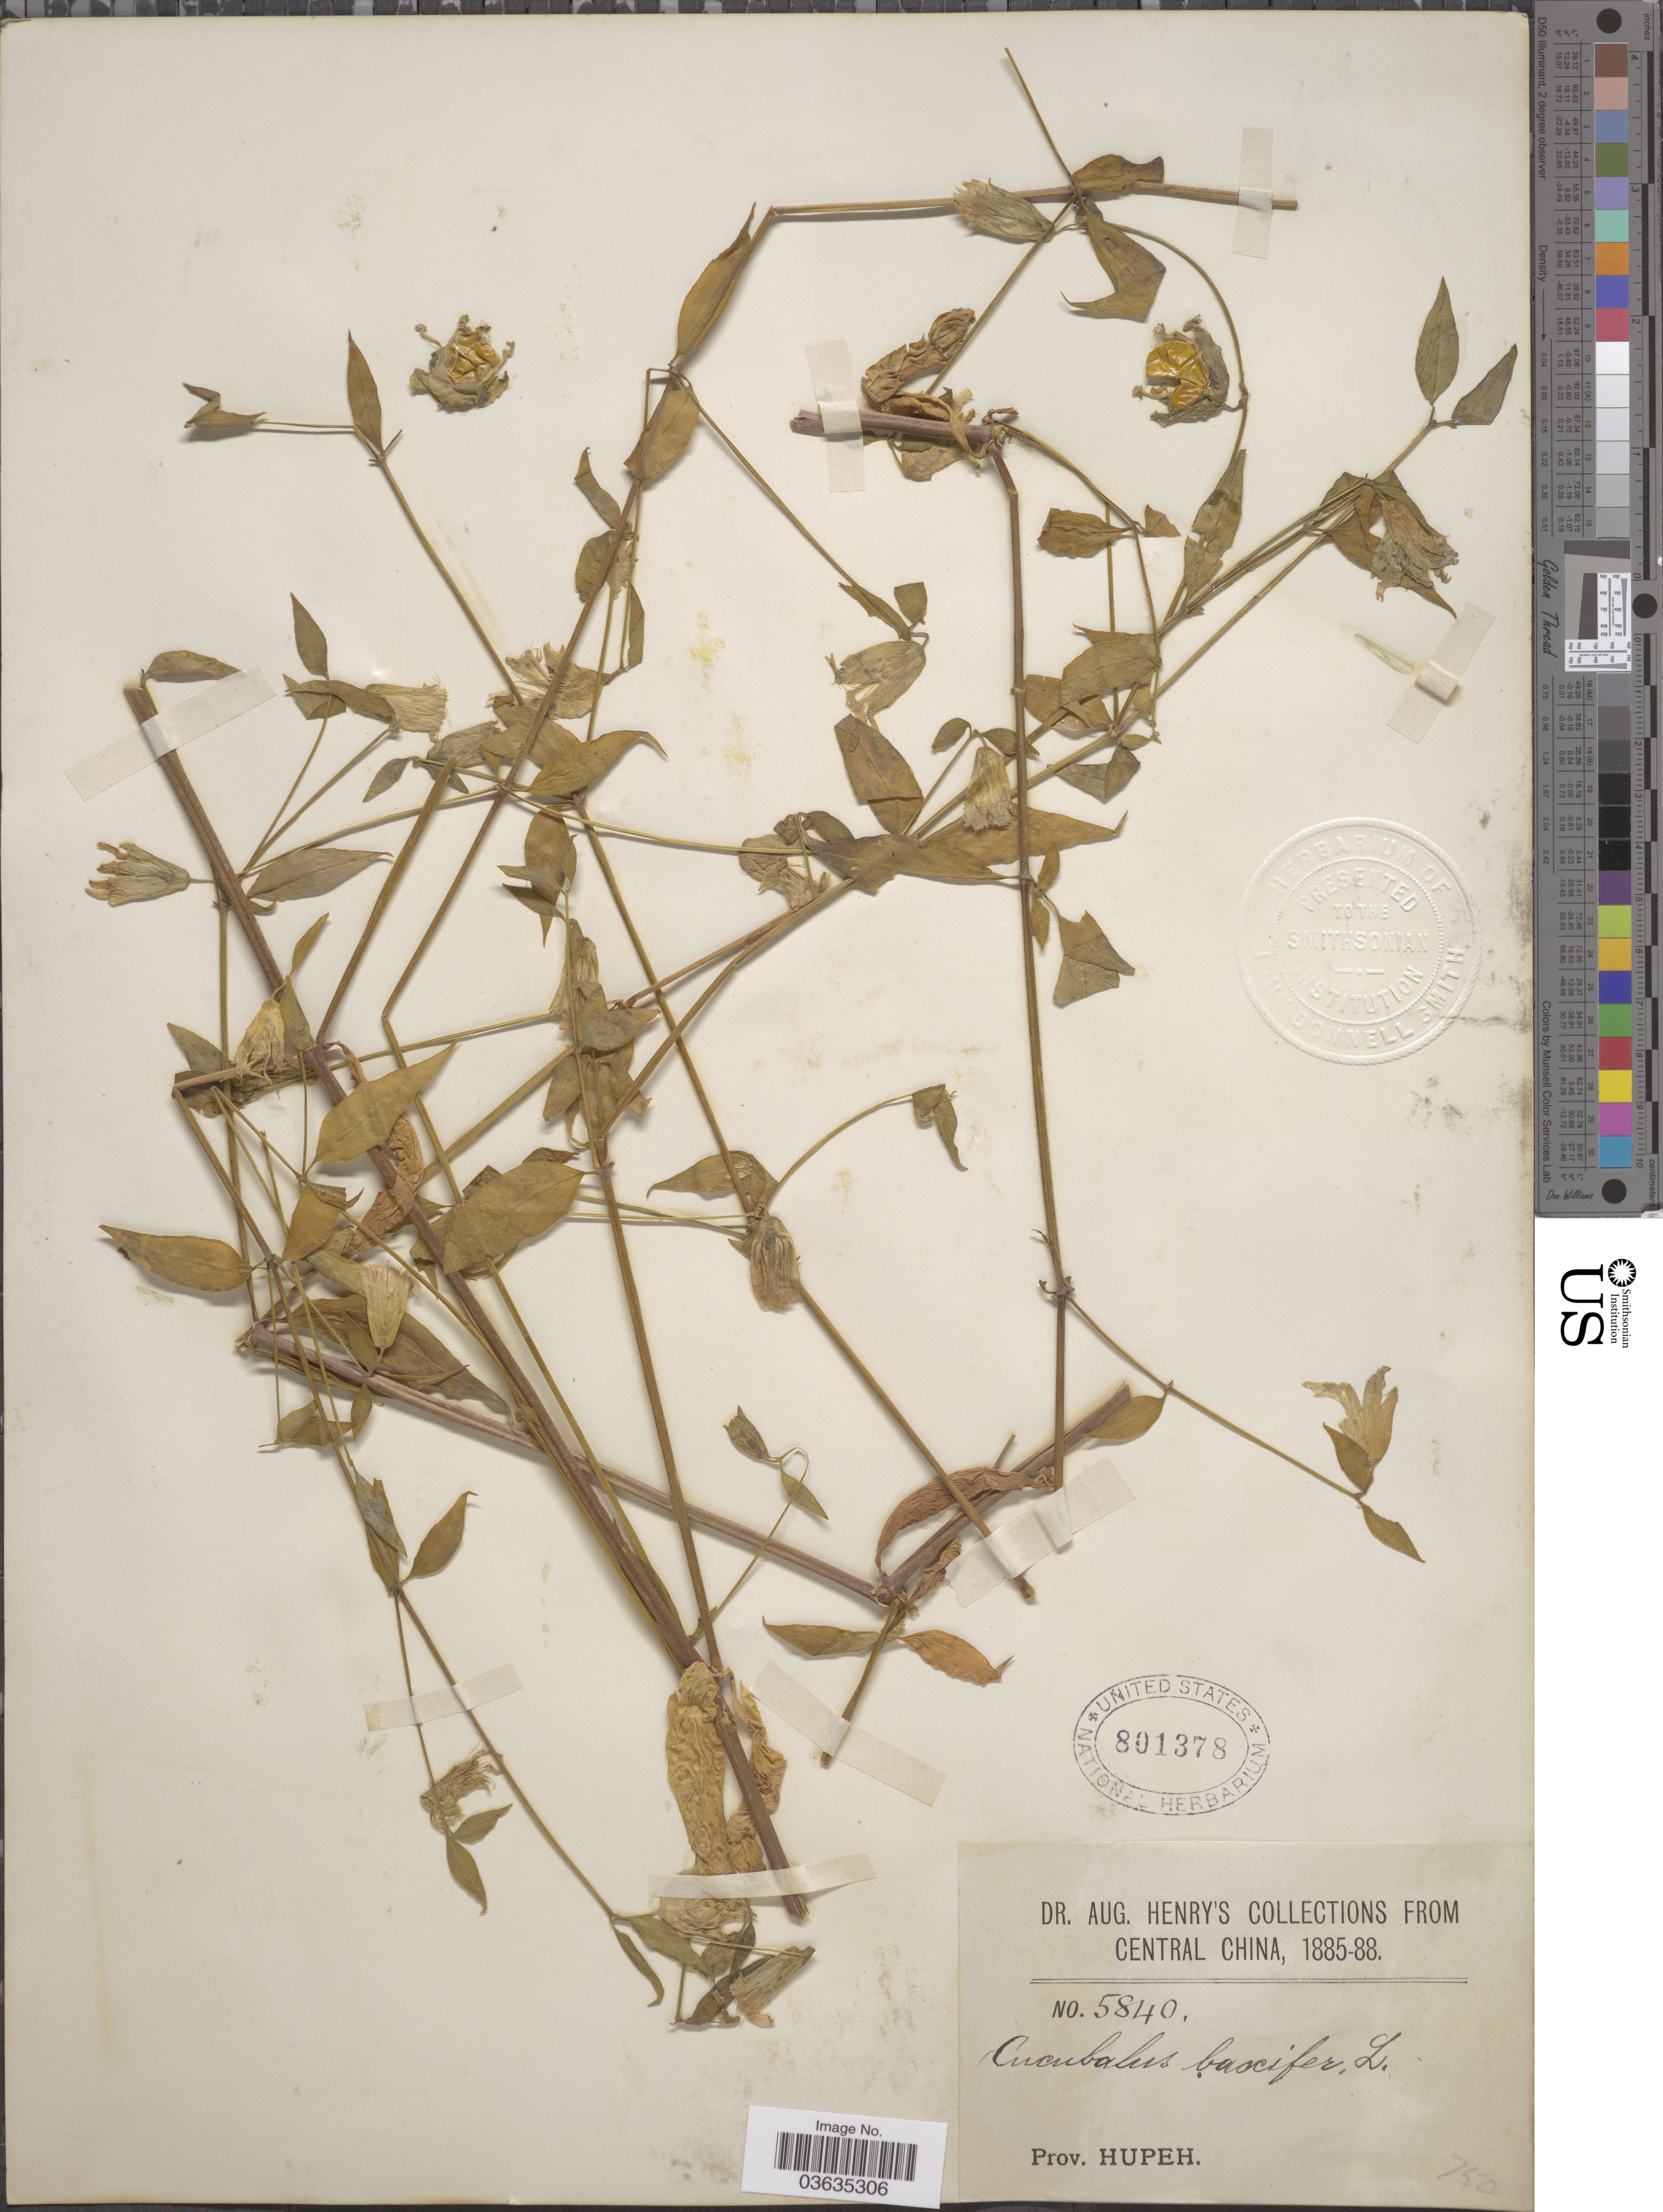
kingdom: Plantae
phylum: Tracheophyta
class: Magnoliopsida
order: Caryophyllales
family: Caryophyllaceae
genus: Silene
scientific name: Silene baccifera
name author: (L.) Durande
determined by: U.S. National Herbarium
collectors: A. Henry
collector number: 5840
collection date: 1885/1888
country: China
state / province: Hubei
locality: Central China. Prov. Hupeh.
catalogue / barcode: US 801378